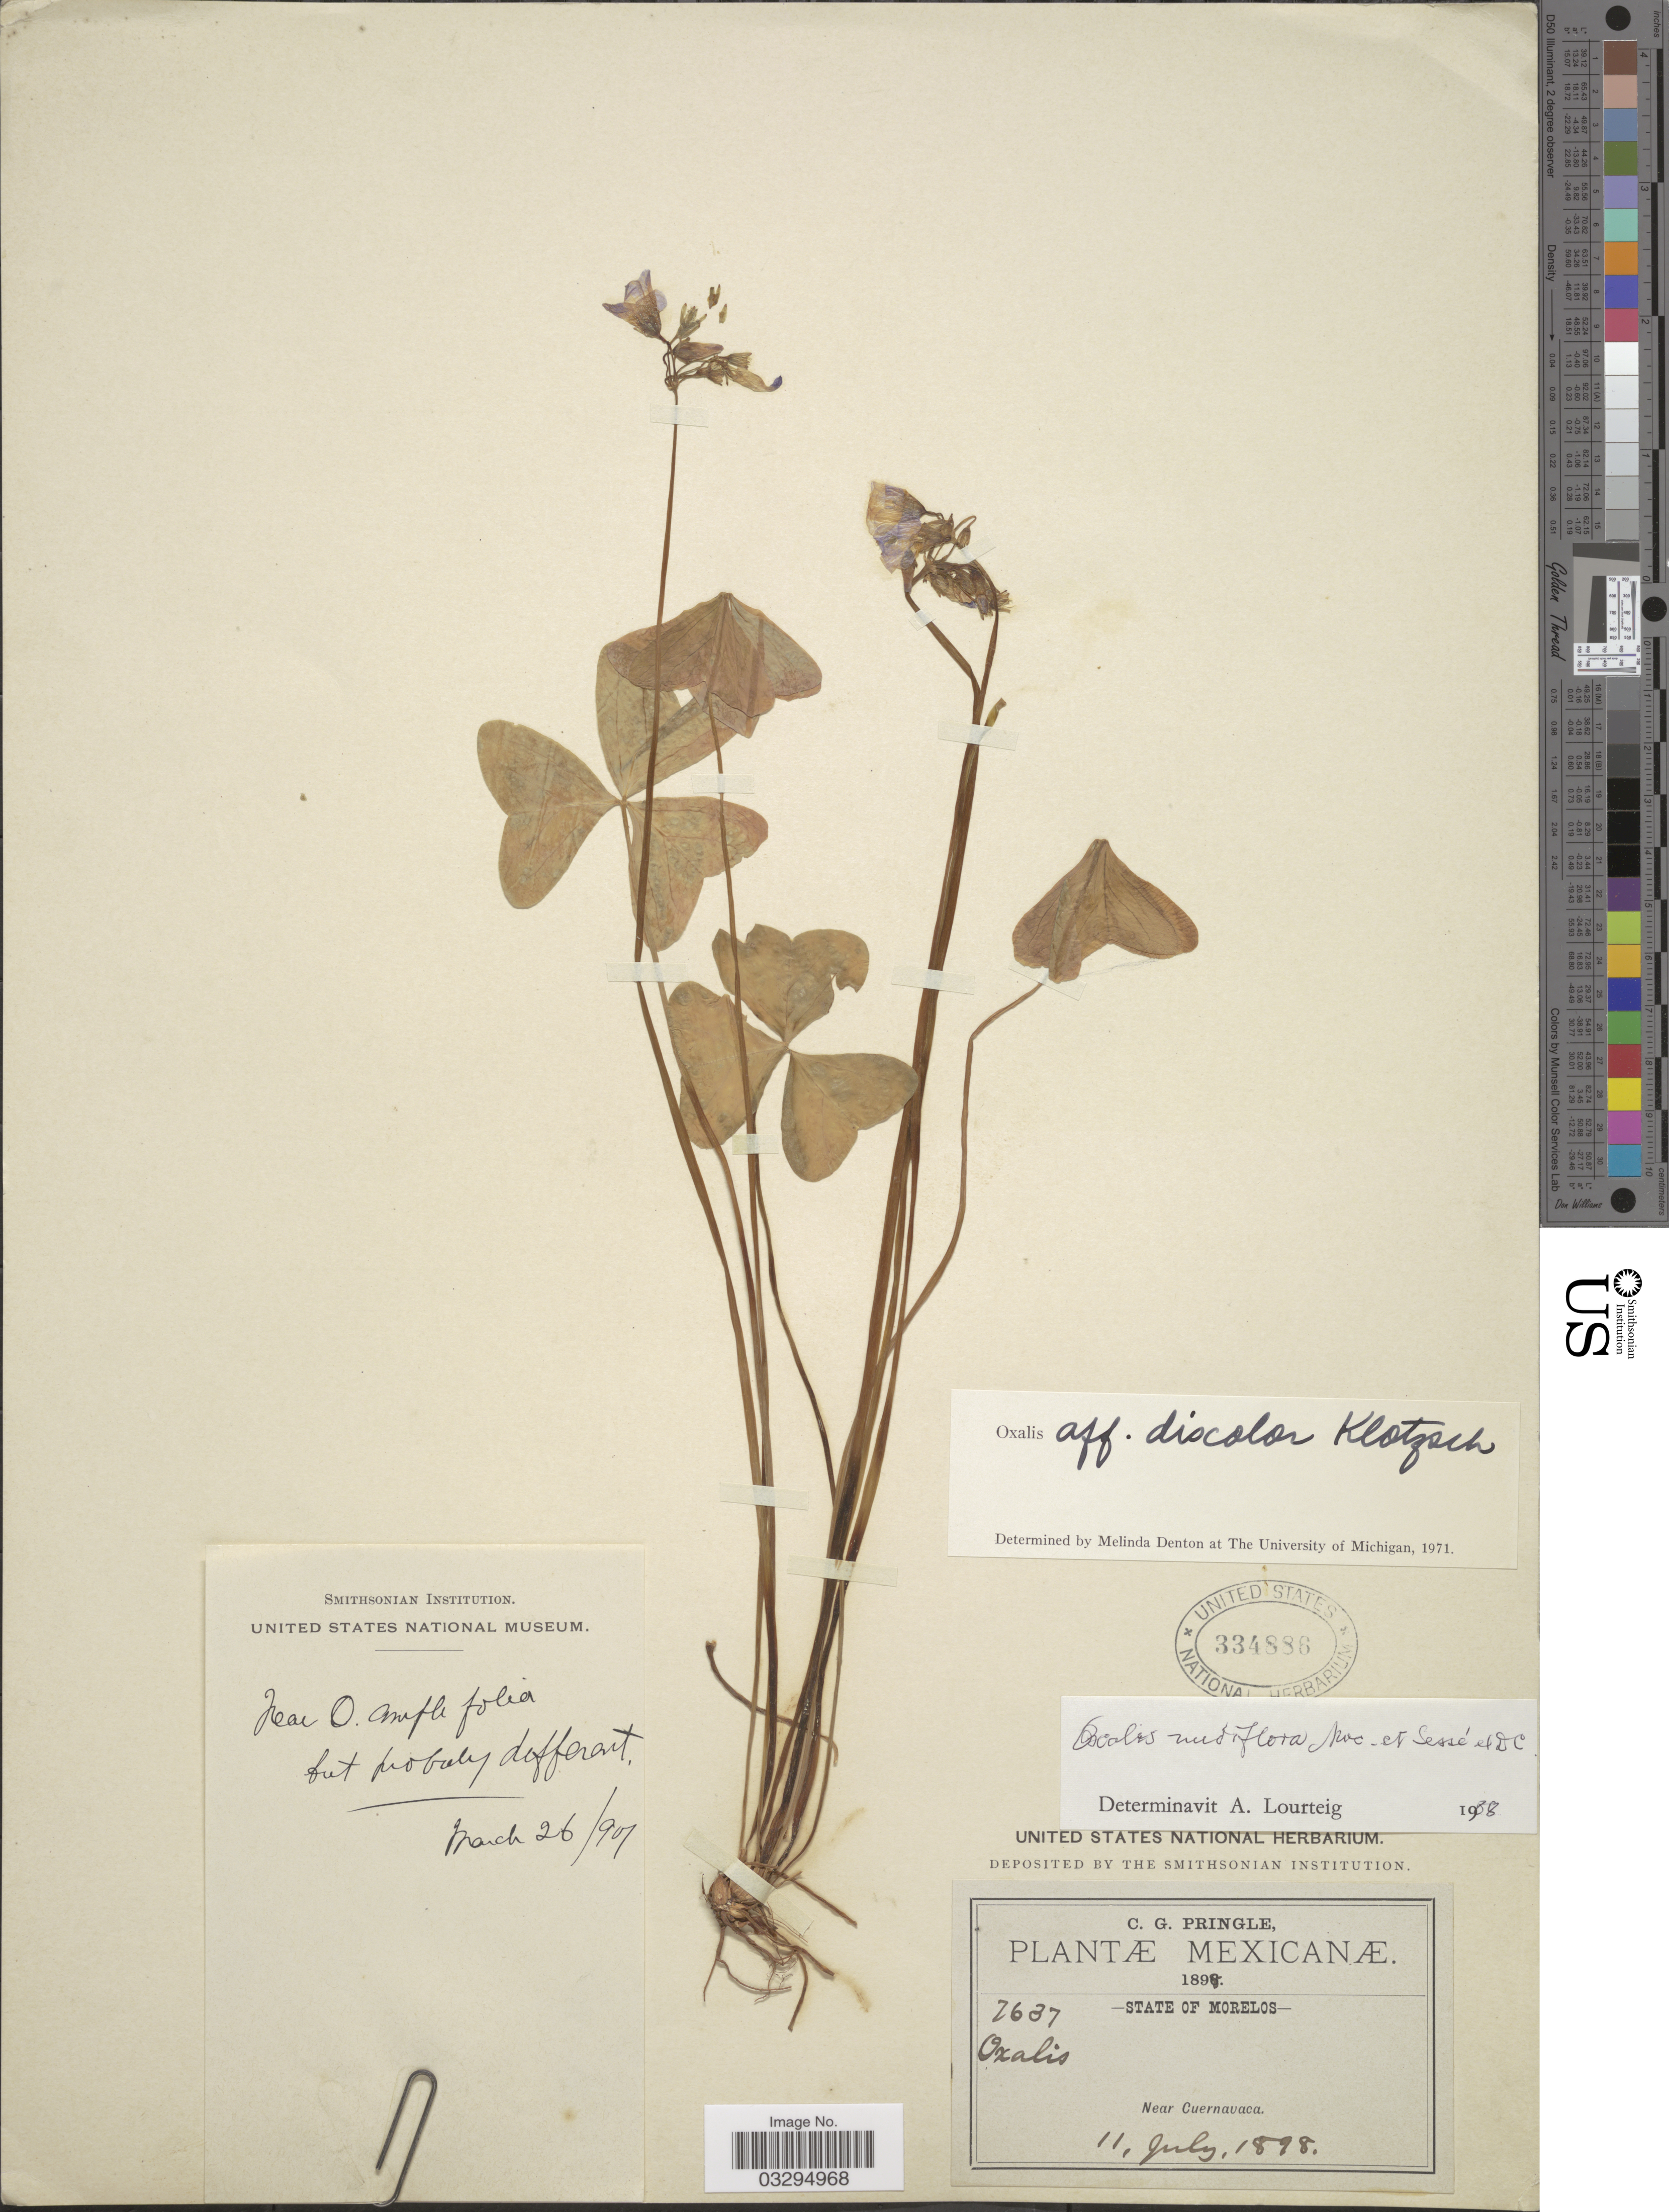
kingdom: Plantae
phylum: Tracheophyta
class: Magnoliopsida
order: Oxalidales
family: Oxalidaceae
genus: Oxalis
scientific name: Oxalis nudiflora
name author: Sessé & Moc. ex DC.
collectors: C. G. Pringle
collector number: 2637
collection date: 1898-07-11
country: Mexico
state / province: Morelos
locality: Near Cuernavaca.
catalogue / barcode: US 334886